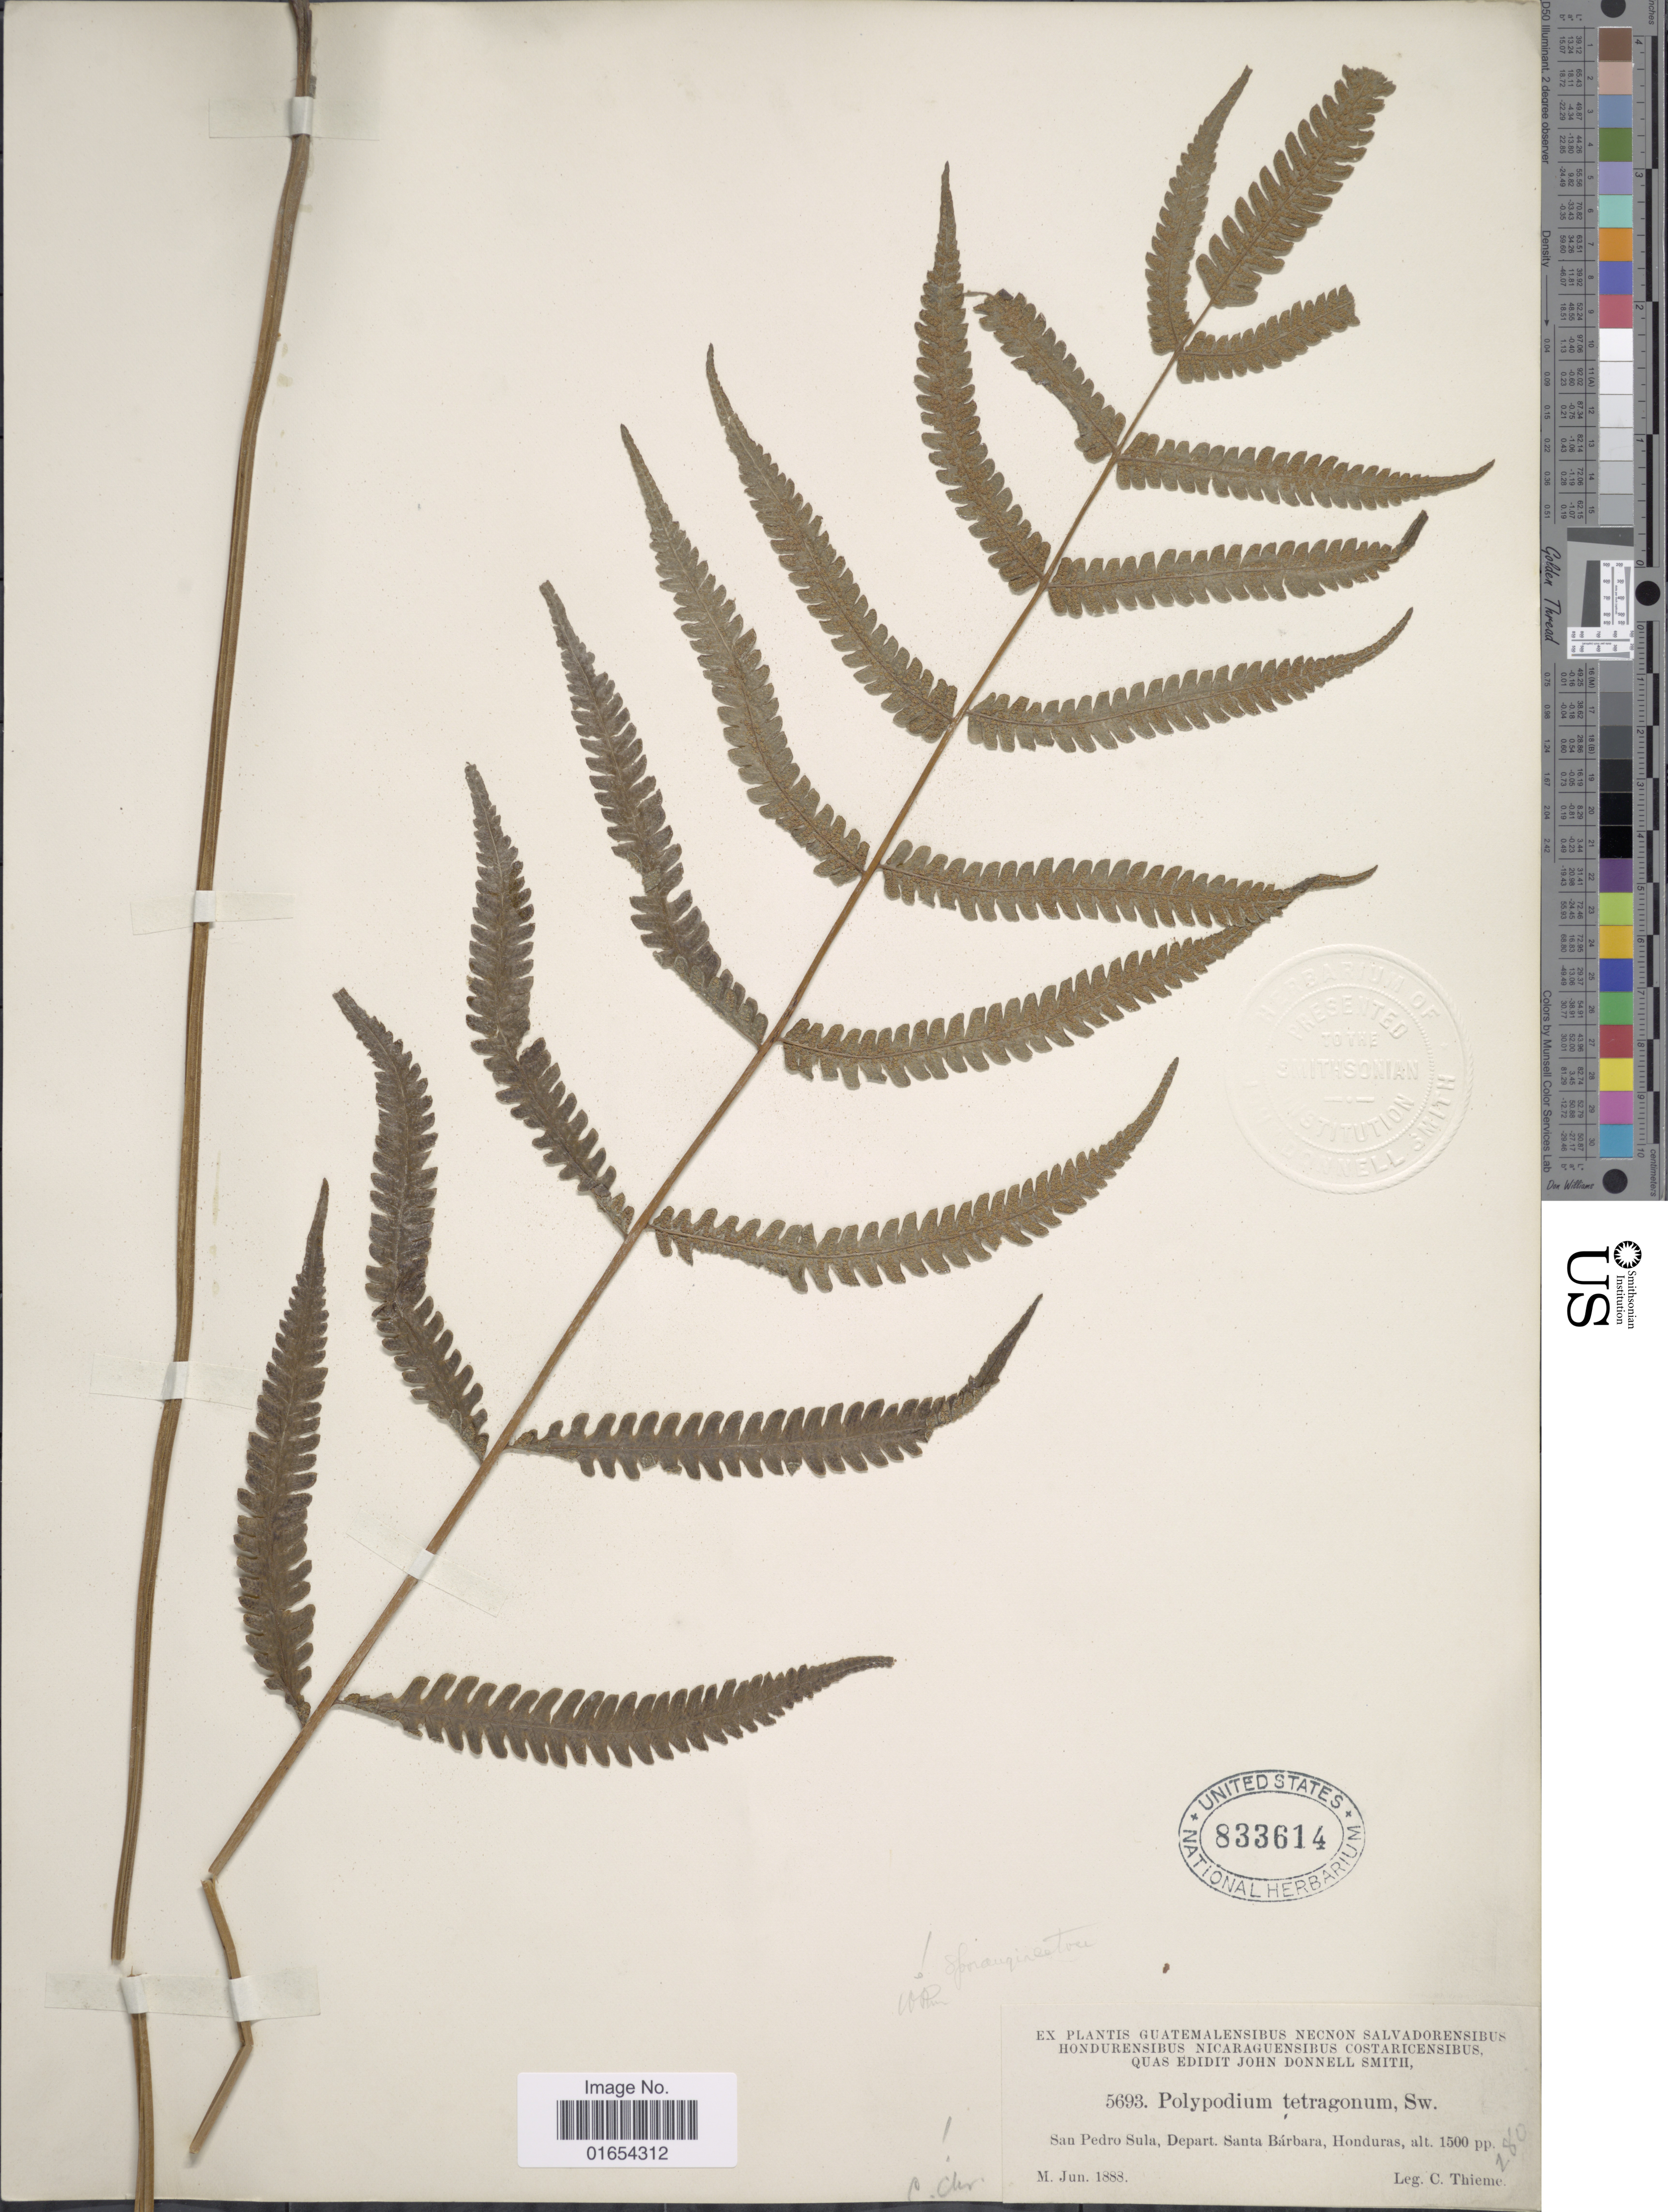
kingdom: Plantae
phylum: Tracheophyta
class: Polypodiopsida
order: Polypodiales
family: Thelypteridaceae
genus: Goniopteris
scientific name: Goniopteris tetragona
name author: (C. Presl) Sw.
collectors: C. Thieme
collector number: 5693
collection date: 1888-06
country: Honduras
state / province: Santa Bárbara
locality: San Pedro Sula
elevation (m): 457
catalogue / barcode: US 833614